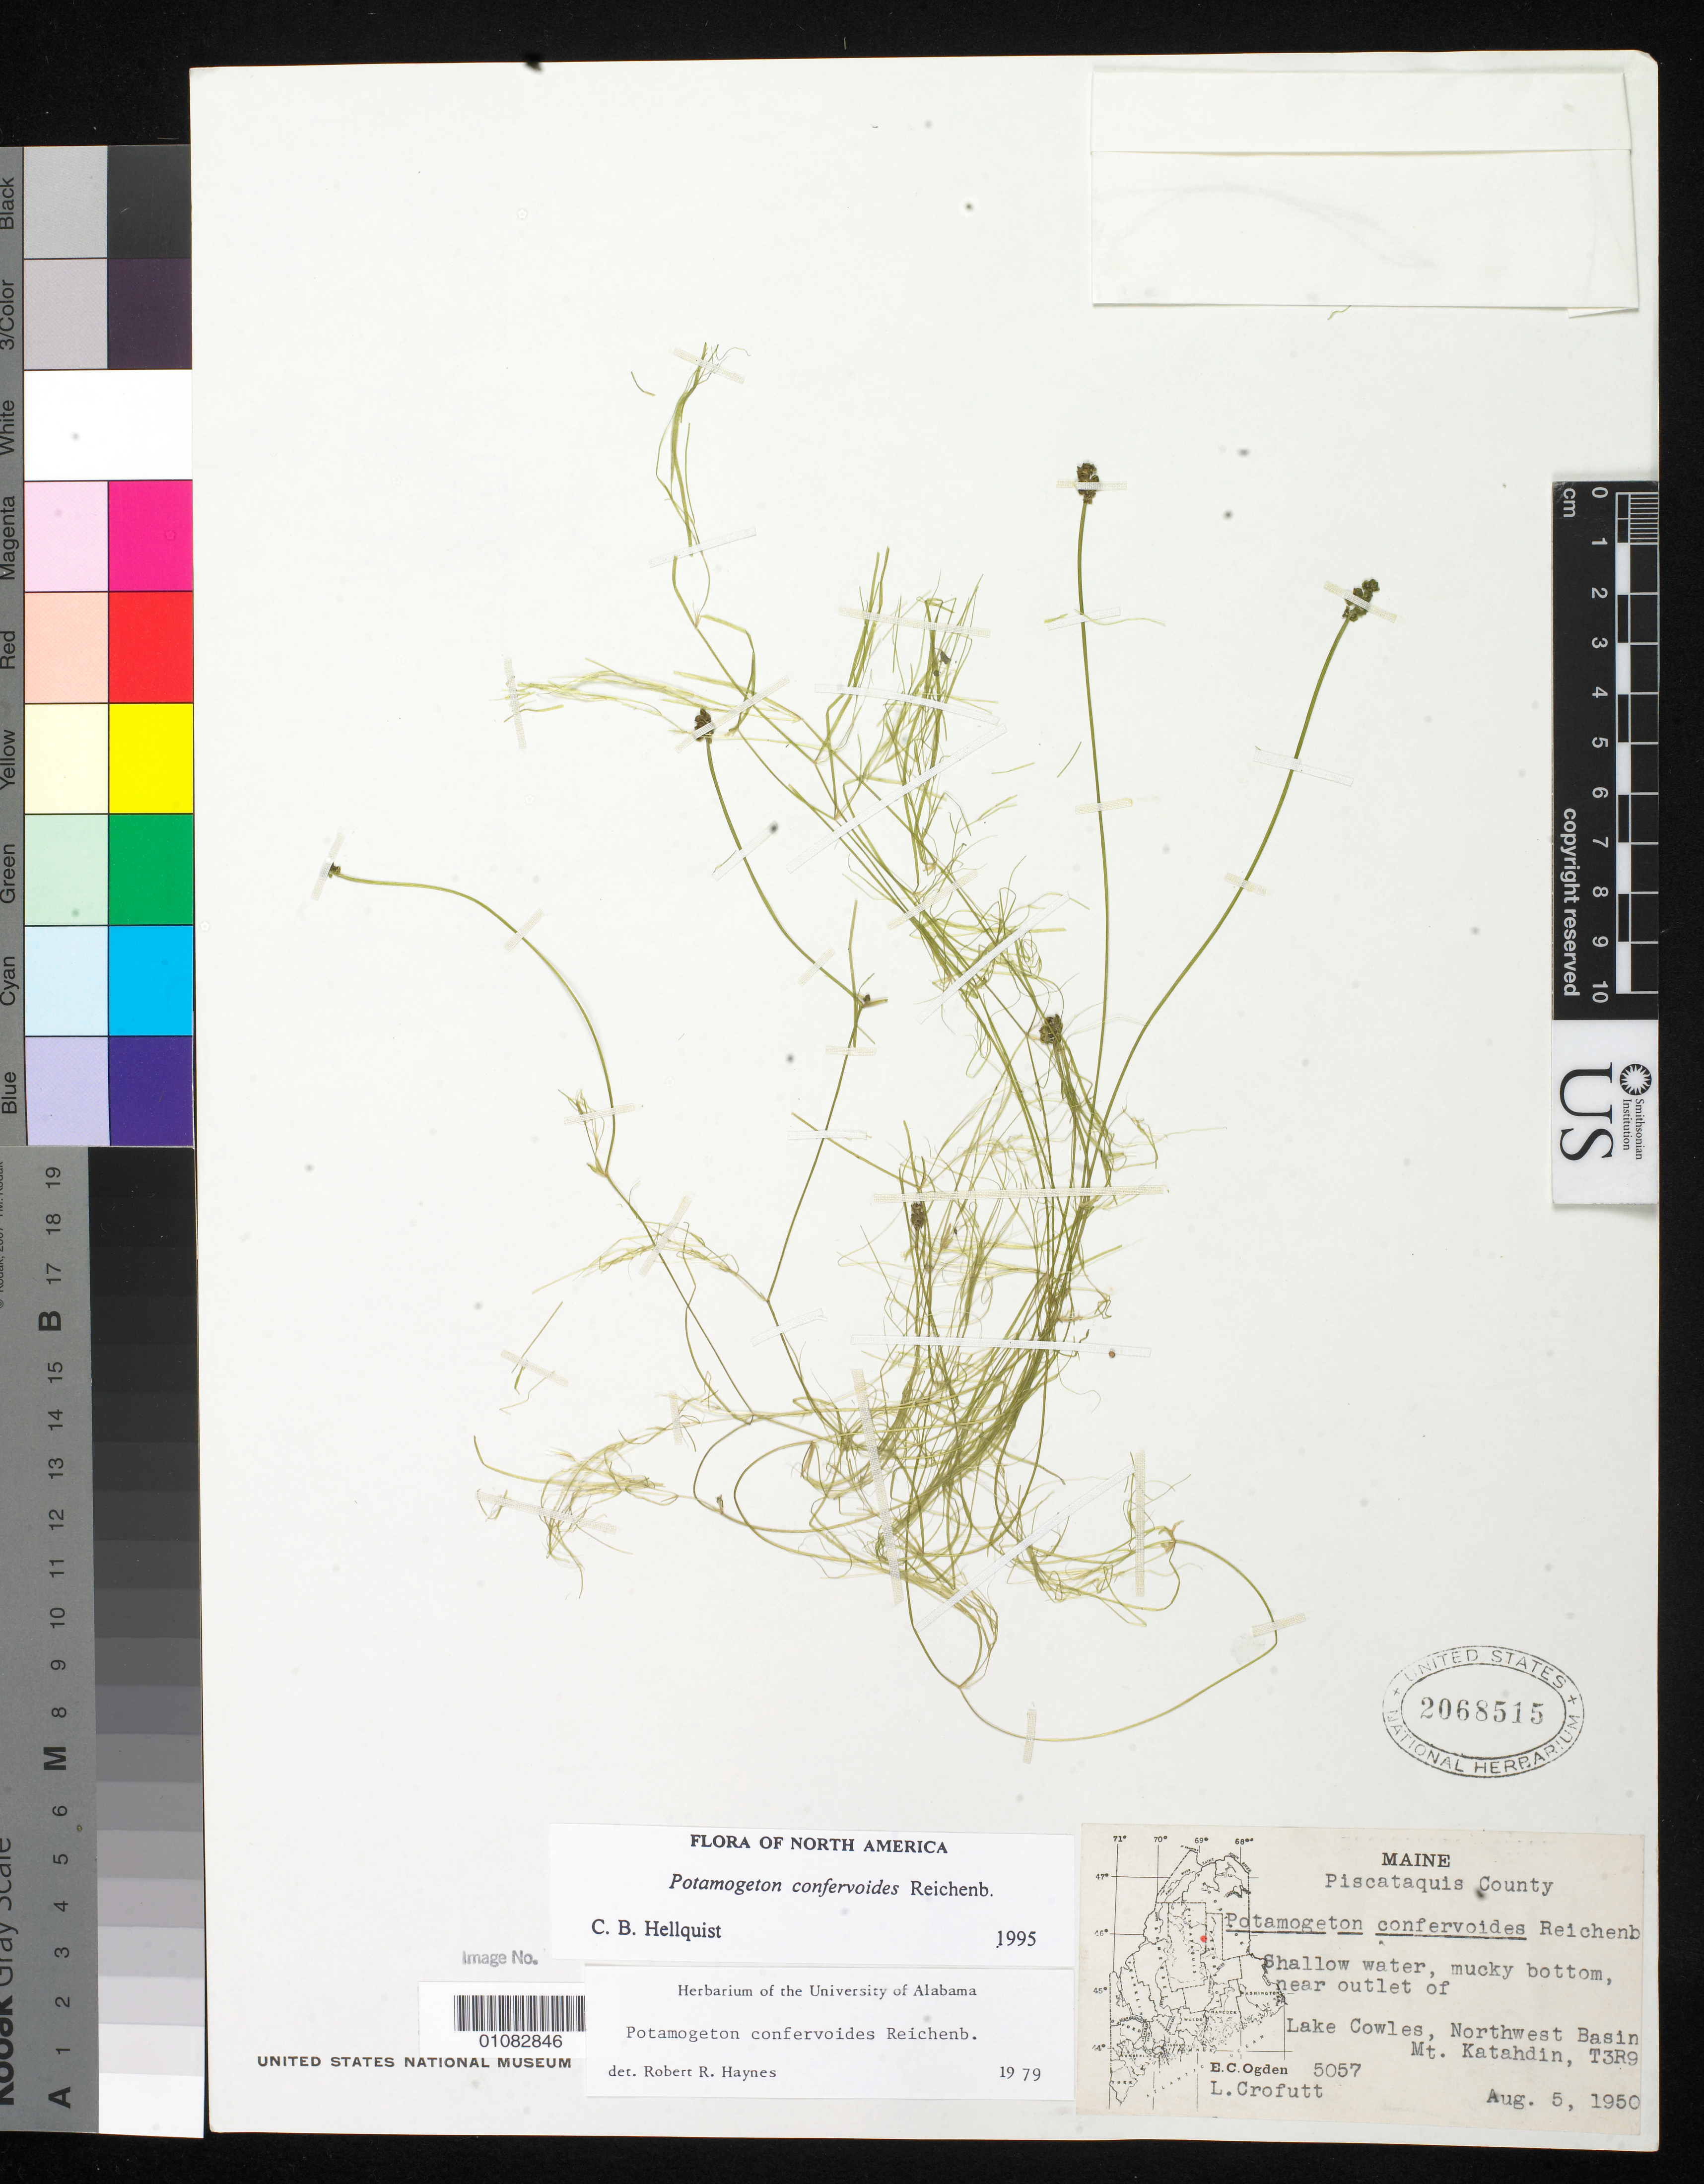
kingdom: Plantae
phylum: Tracheophyta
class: Liliopsida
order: Alismatales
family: Potamogetonaceae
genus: Potamogeton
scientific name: Potamogeton confervoides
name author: Rchb.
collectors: E. Ogden & L. Crofutt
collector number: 5057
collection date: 1950-08-02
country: United States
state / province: Maine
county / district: Piscataquis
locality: T3R9, Mt. Katahdin, Northwest Basin, Lake Cowles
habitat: Shallow water, mucky bottom, near outlet of the lake.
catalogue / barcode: US 2068515